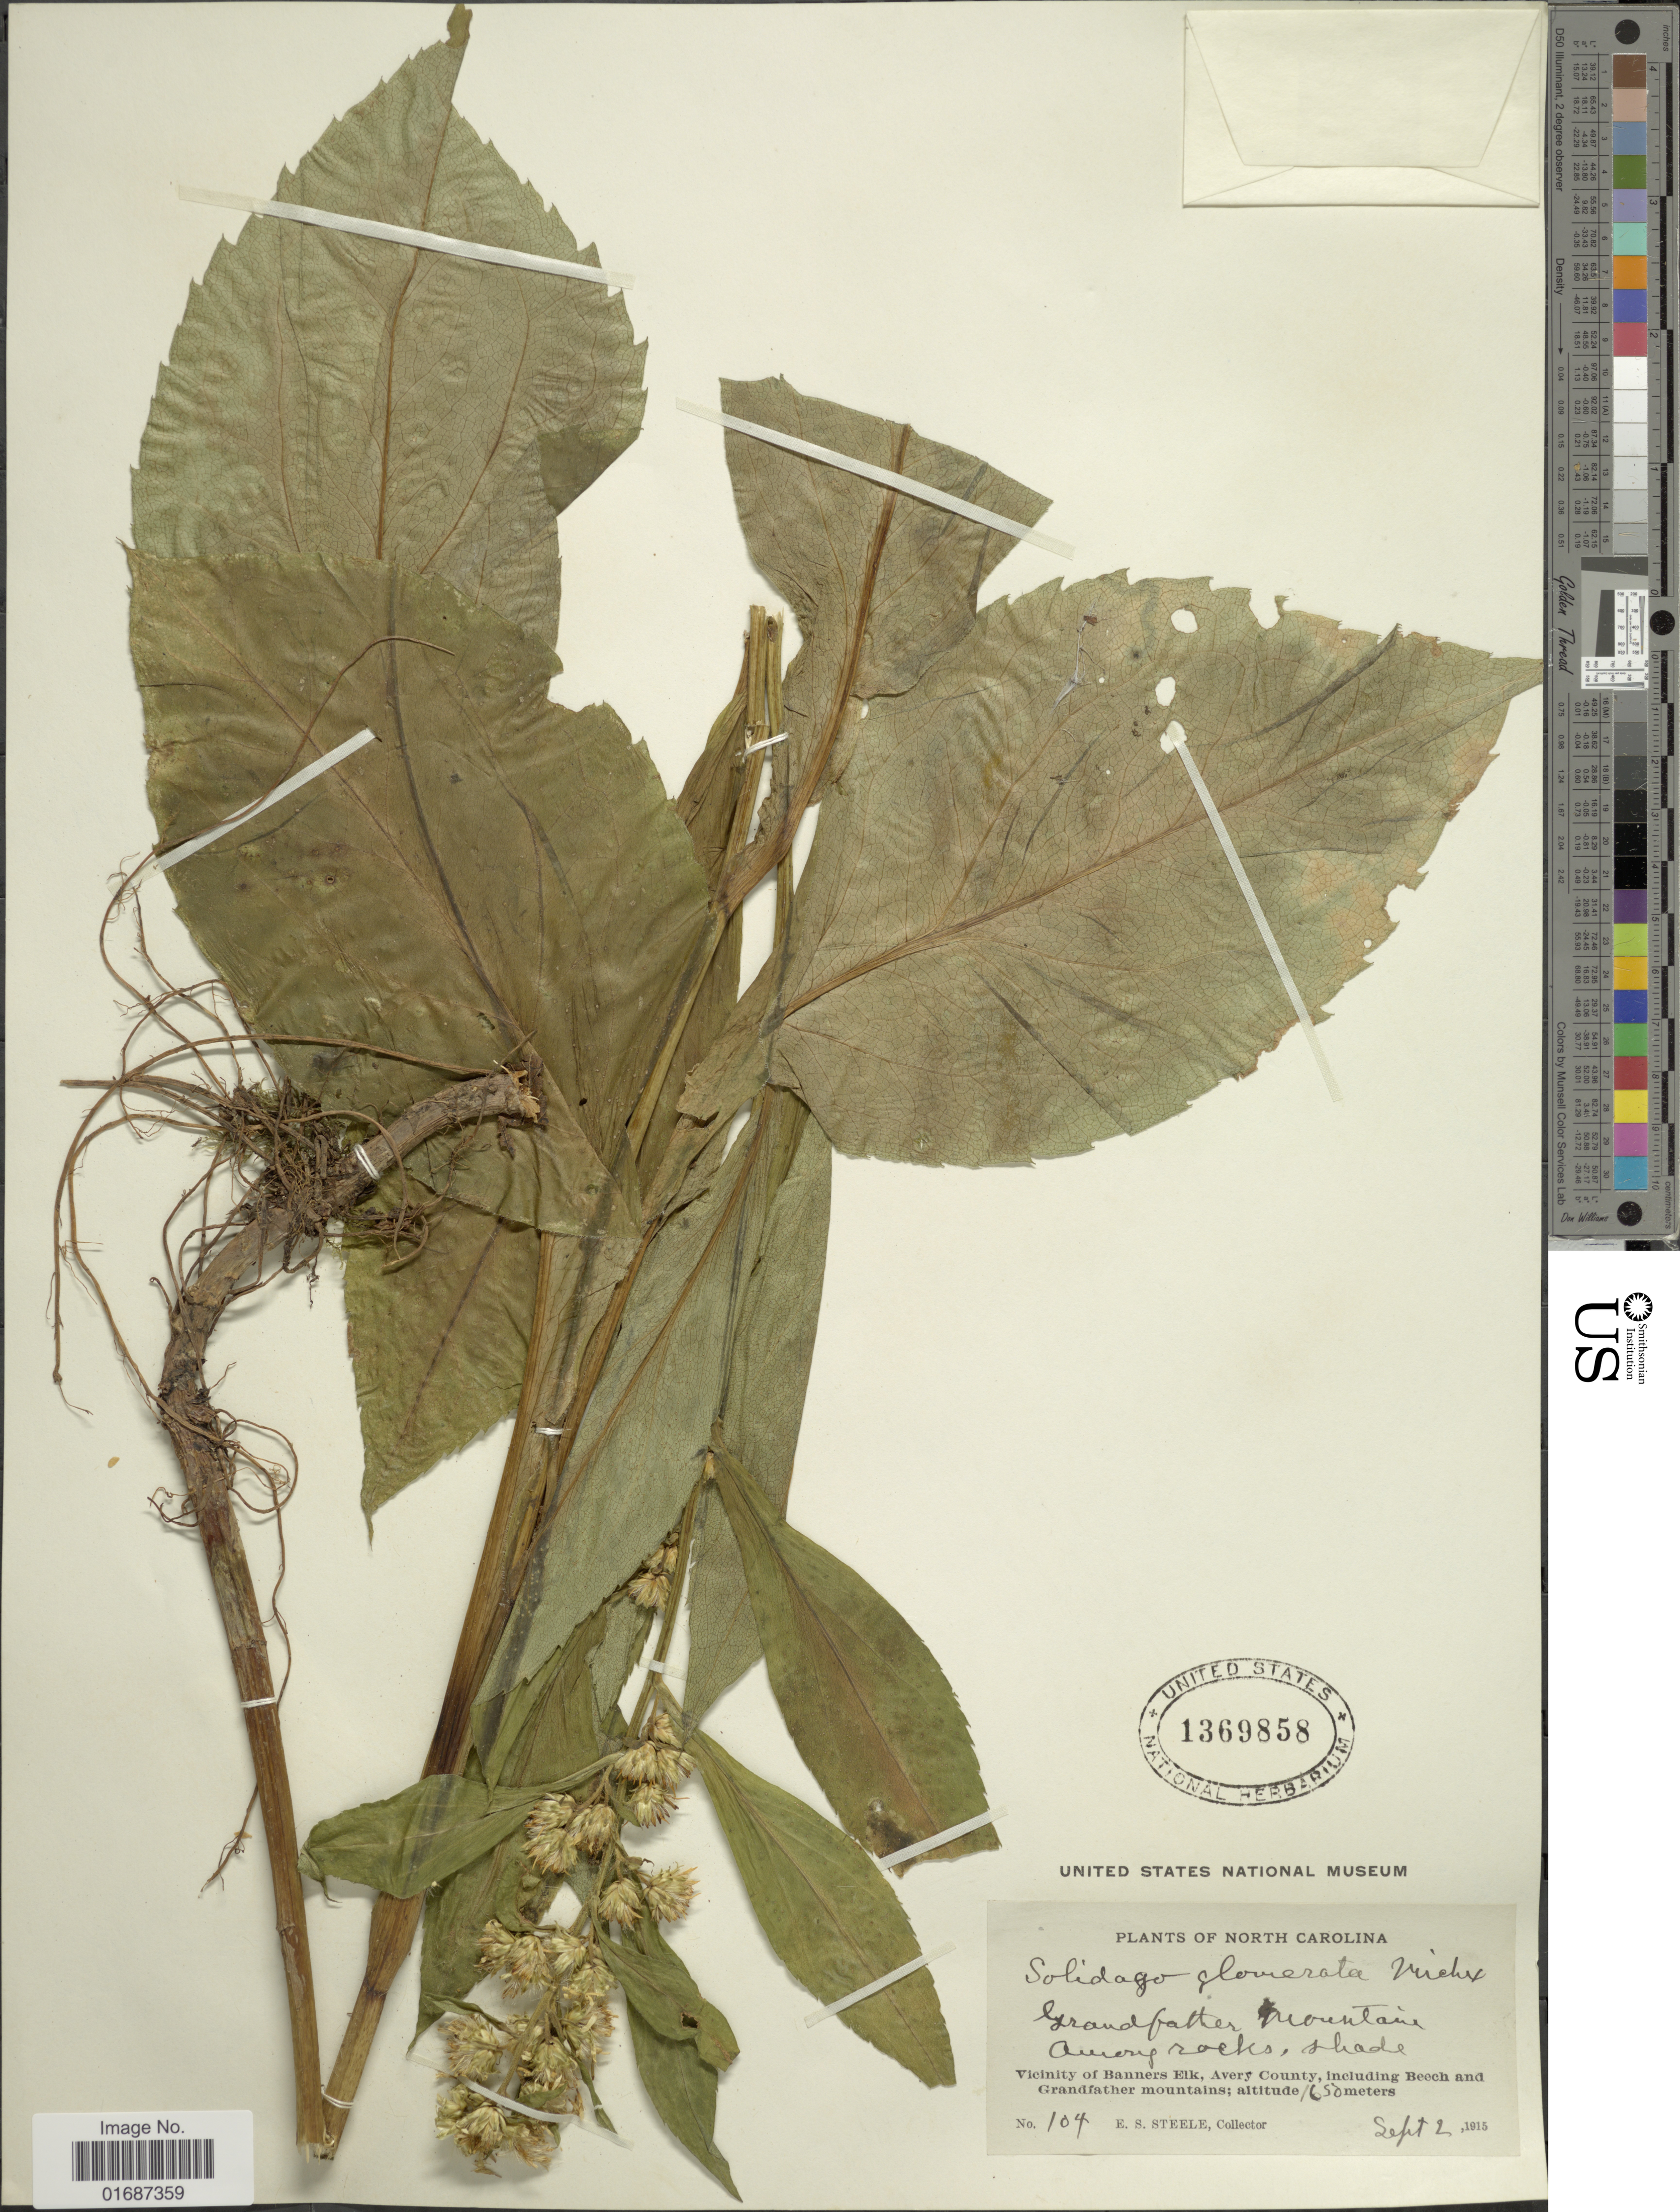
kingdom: Plantae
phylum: Tracheophyta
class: Magnoliopsida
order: Asterales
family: Asteraceae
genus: Solidago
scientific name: Solidago glomerata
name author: Michx.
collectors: E. Steele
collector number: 104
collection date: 1915-09-02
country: United States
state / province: North Carolina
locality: Vicinity of Banners Elk, Avery County, including Beech and Grandfather mountains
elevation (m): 1650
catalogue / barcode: US 1369858